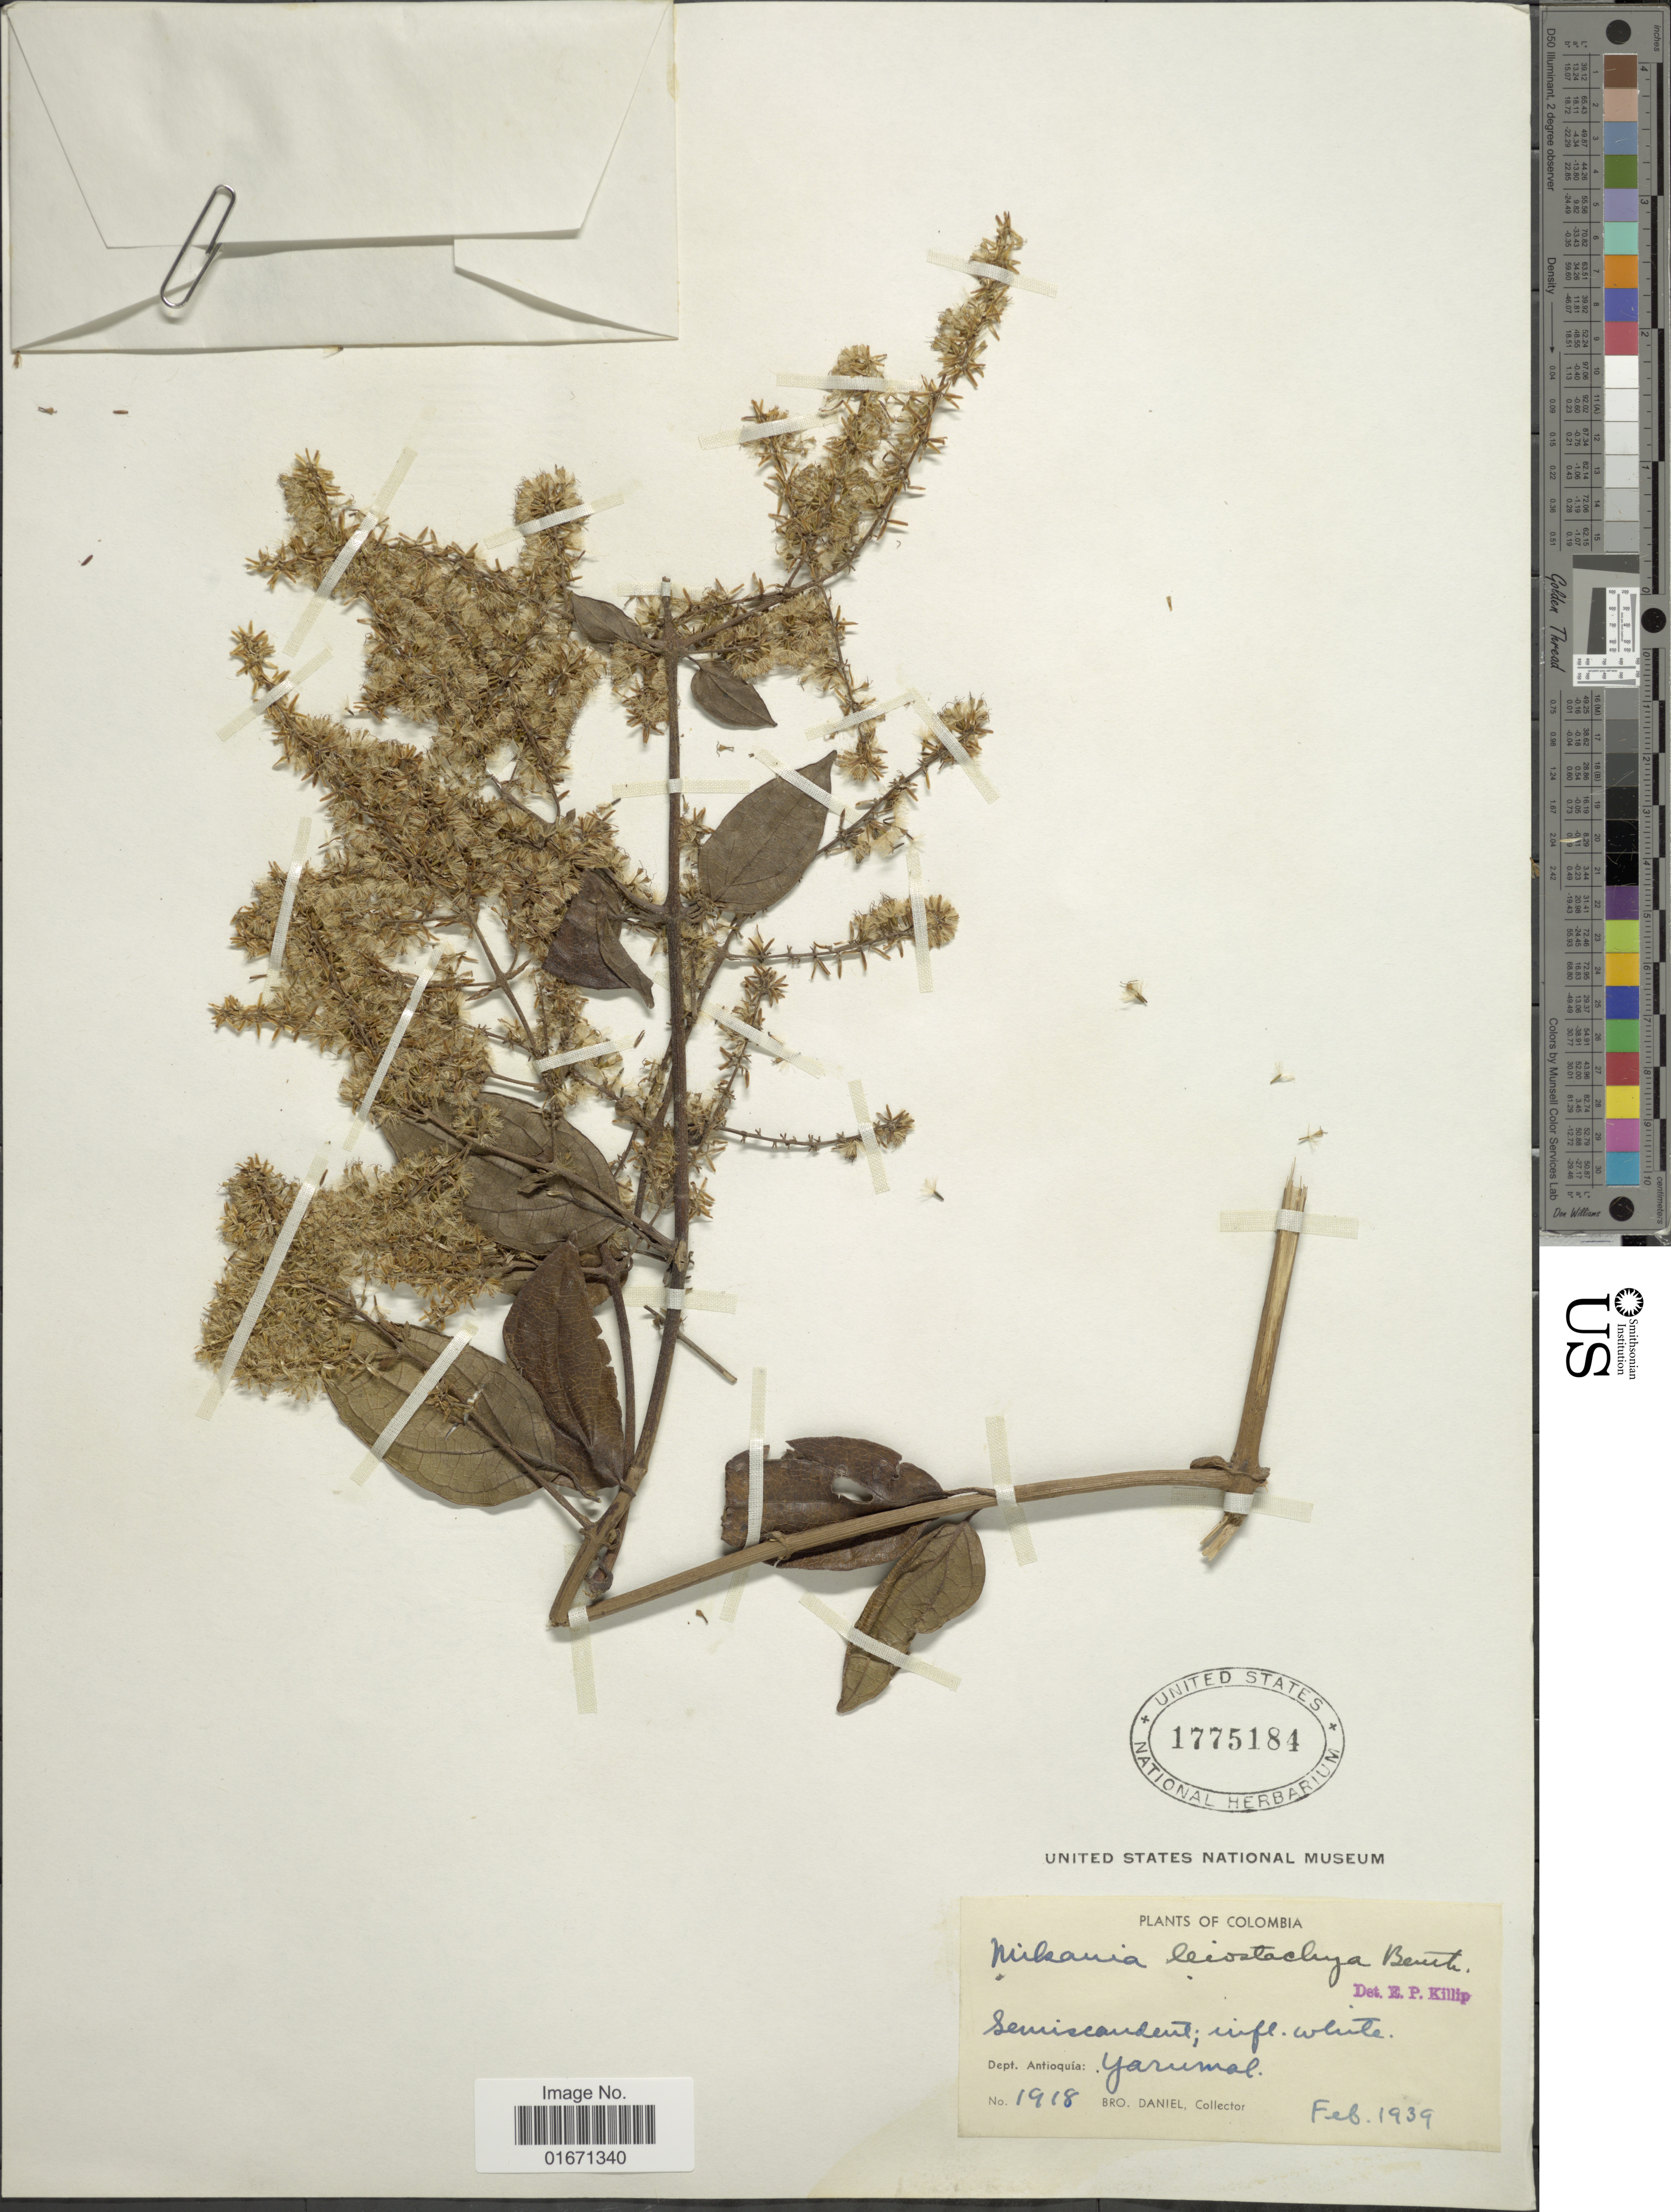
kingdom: Plantae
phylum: Tracheophyta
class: Magnoliopsida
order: Asterales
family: Asteraceae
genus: Mikania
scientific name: Mikania leiostachya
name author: Benth.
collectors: Bro. Daniel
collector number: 1918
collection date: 1939-02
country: Colombia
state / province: Antioquia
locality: Yarumal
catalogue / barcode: US 1775184